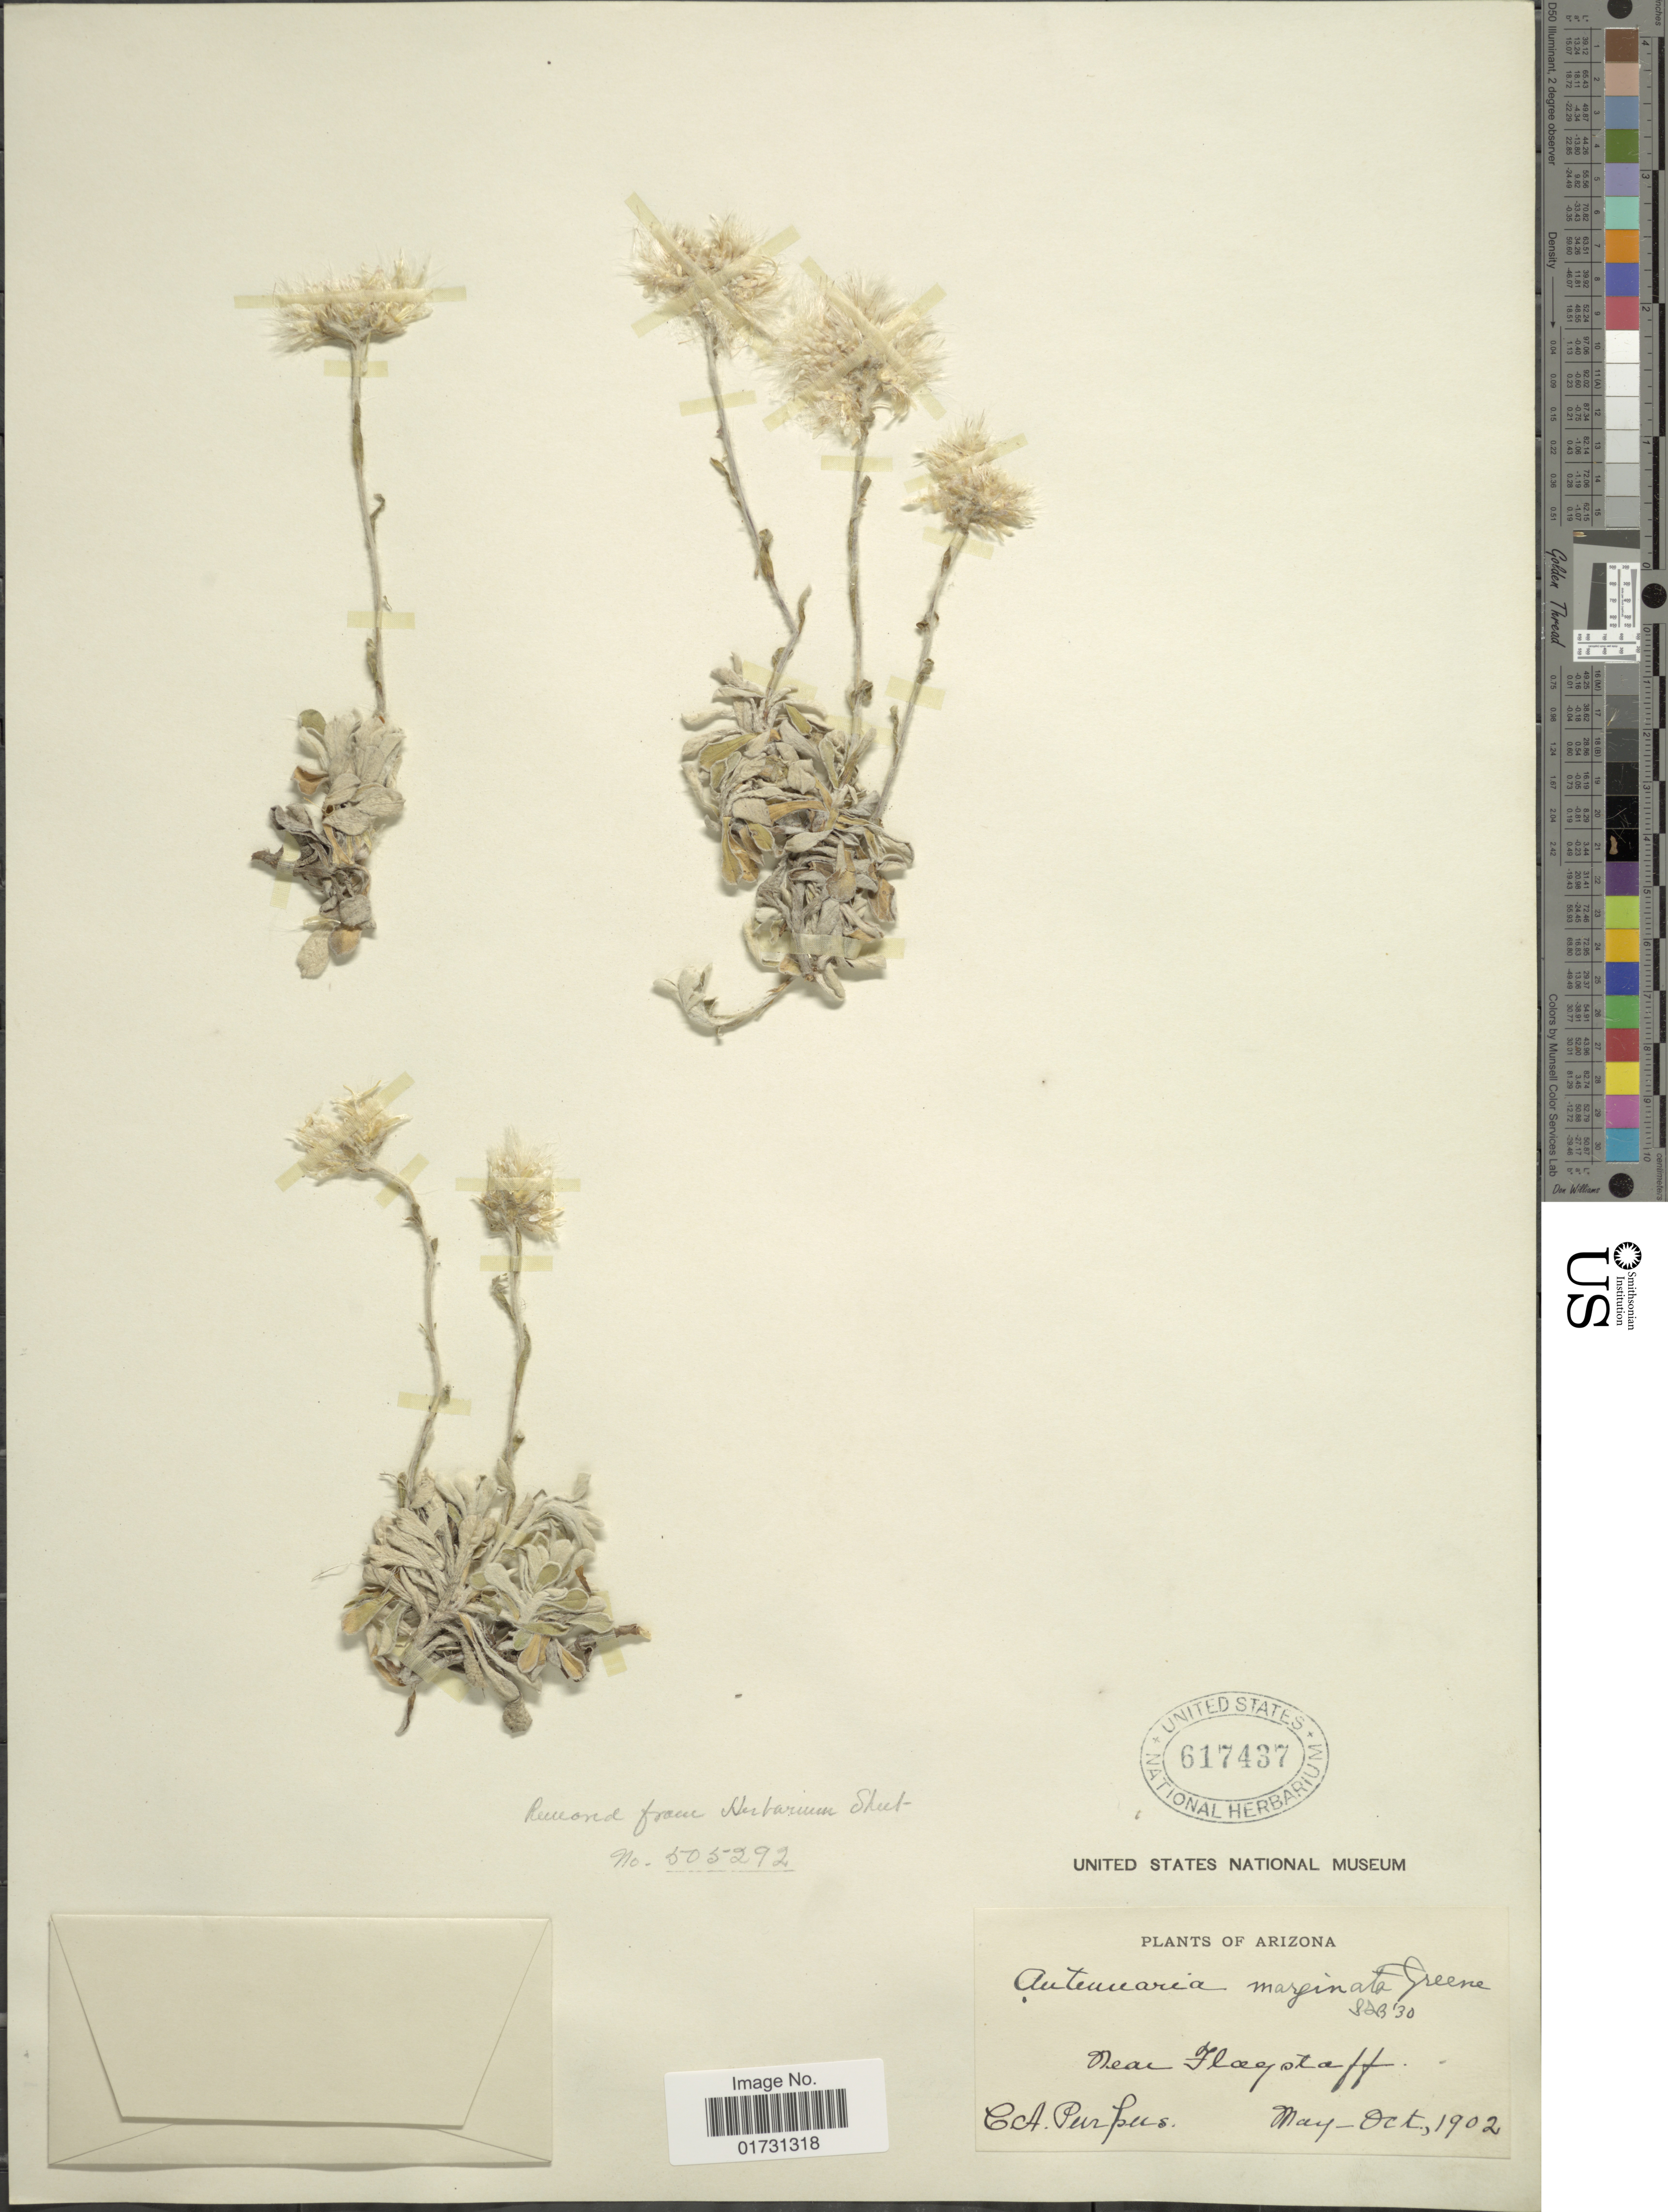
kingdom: Plantae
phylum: Tracheophyta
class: Magnoliopsida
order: Asterales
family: Asteraceae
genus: Antennaria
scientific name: Antennaria marginata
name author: Greene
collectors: C. A. Purpus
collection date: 1902-05/1902-10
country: United States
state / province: Arizona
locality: Near Flagstaff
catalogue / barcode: US 617437